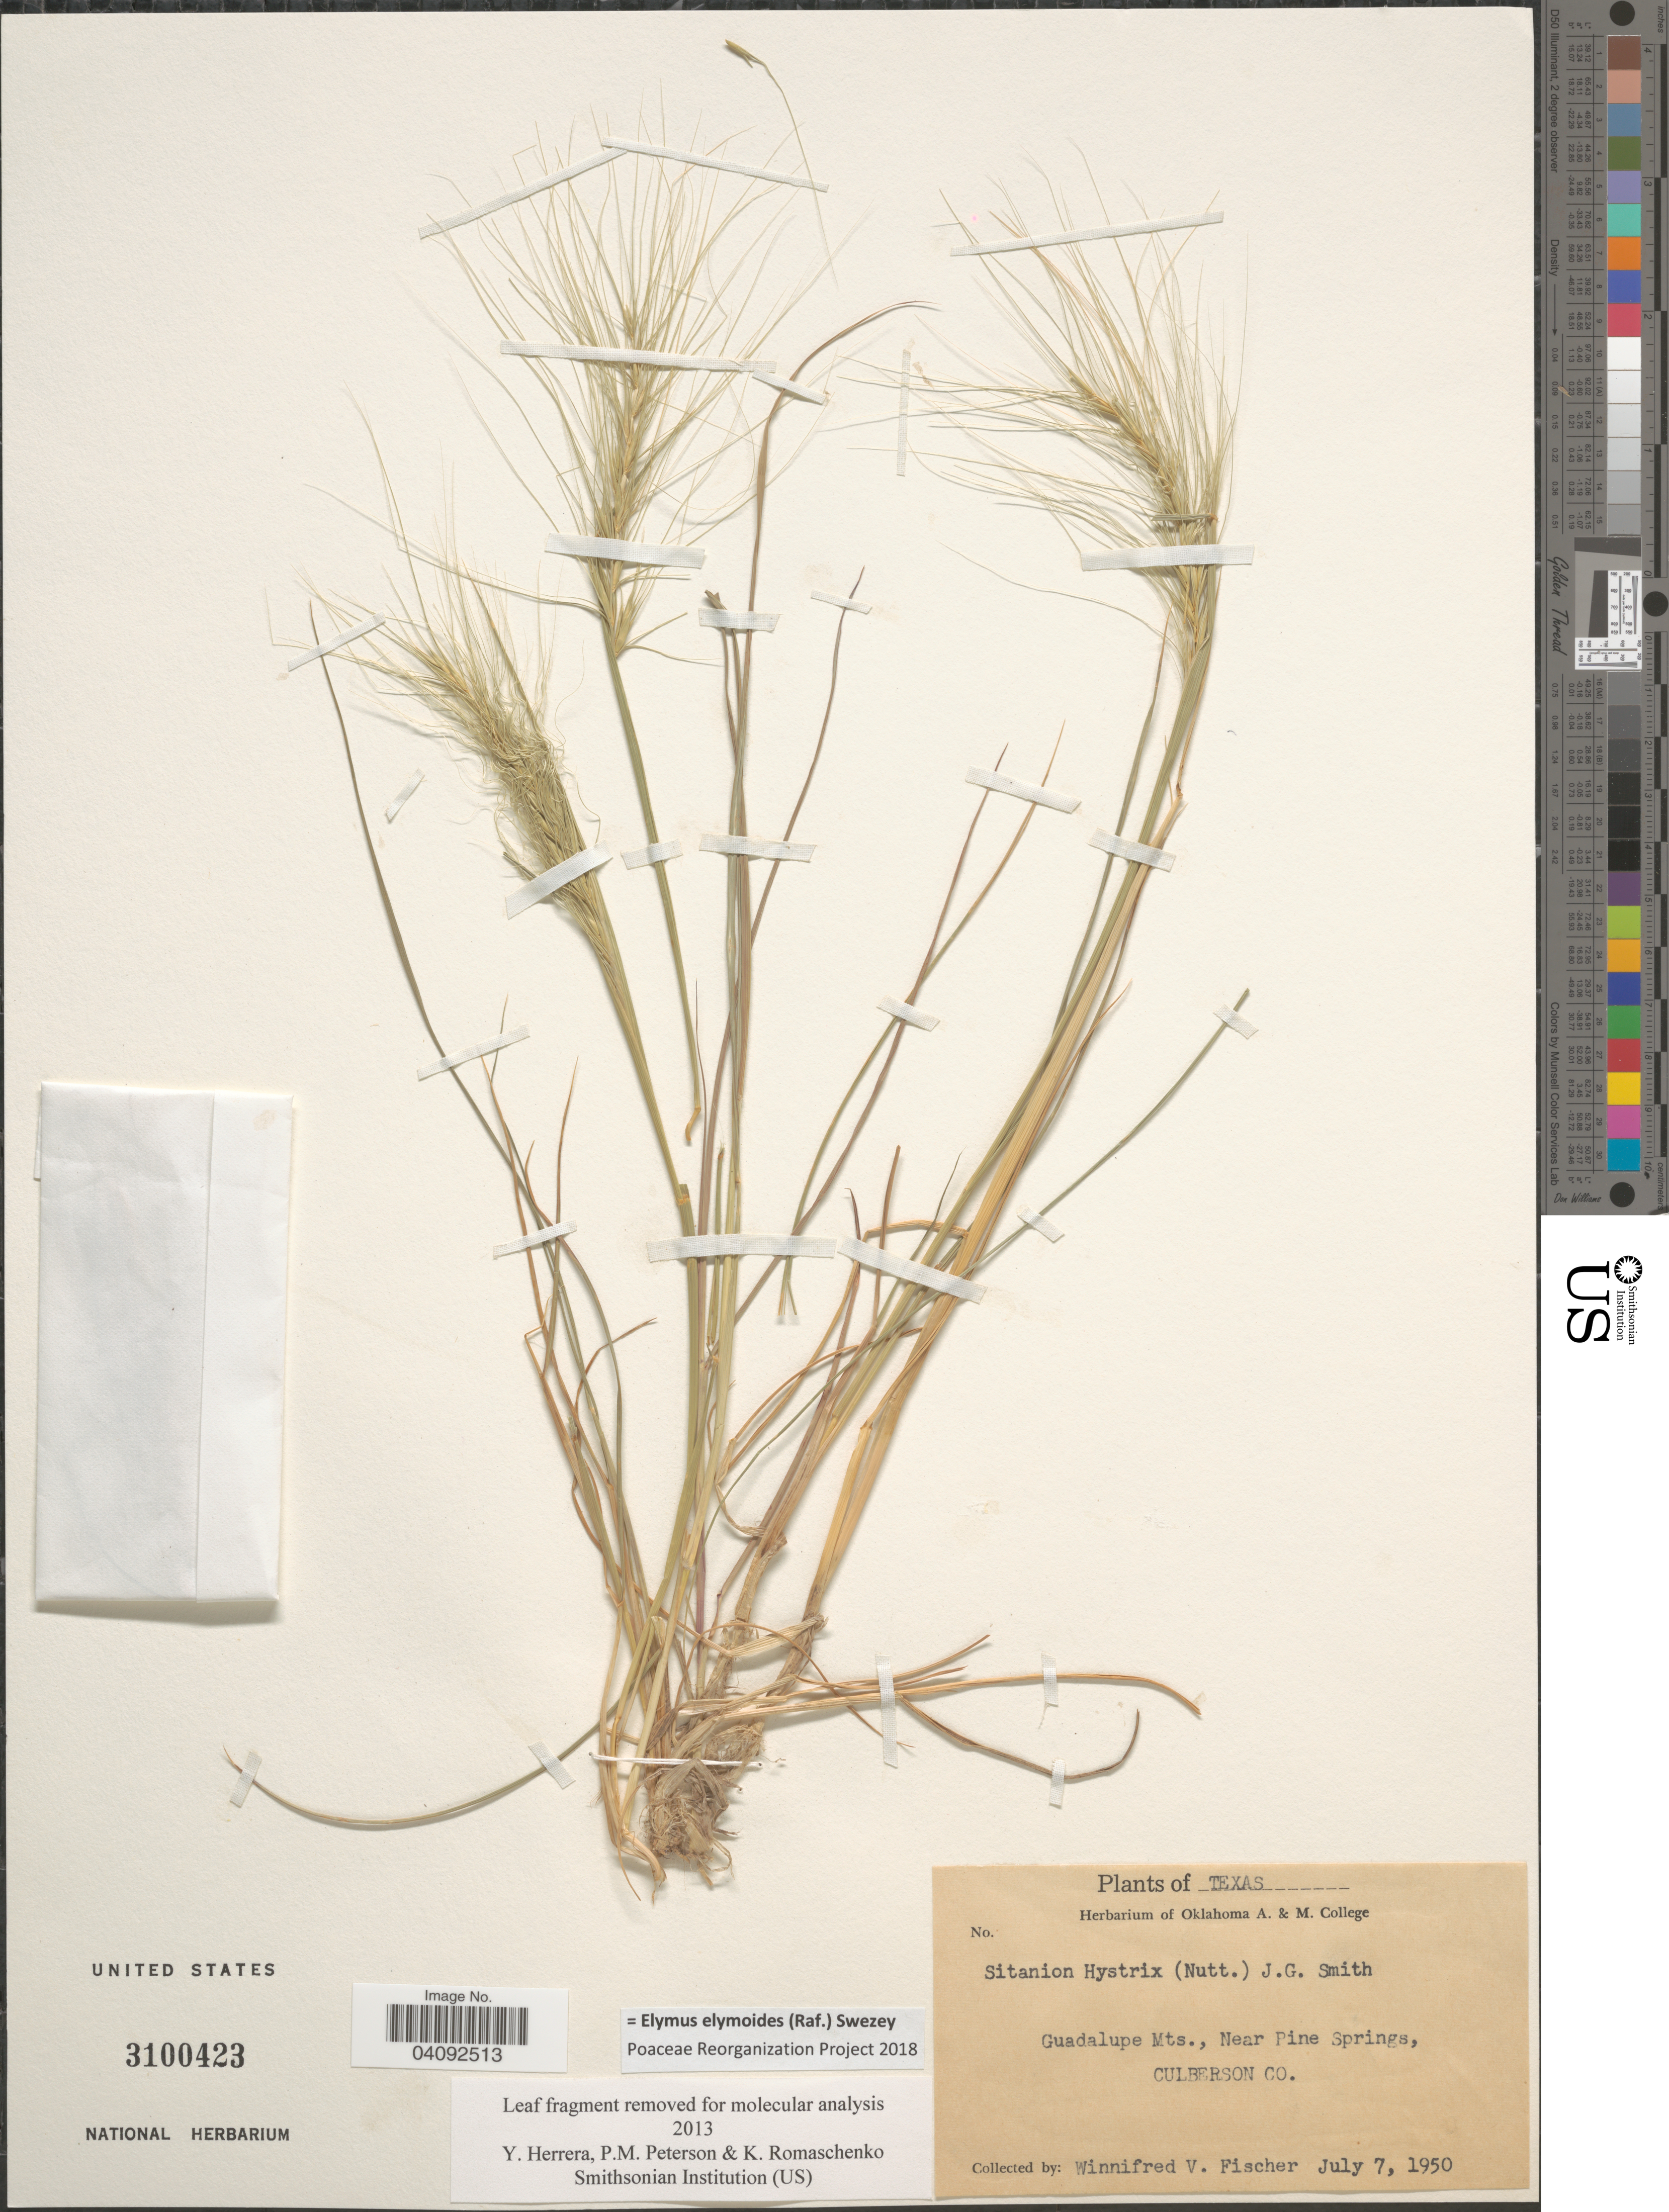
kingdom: Plantae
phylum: Tracheophyta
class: Liliopsida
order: Poales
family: Poaceae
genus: Elymus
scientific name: Elymus elymoides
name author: (Raf.) Swezey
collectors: W. Fischer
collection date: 1950-07-07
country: United States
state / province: Texas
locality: Guadalupe Mts., Near Pine Springs, Culberson Co.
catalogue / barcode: US 3100423